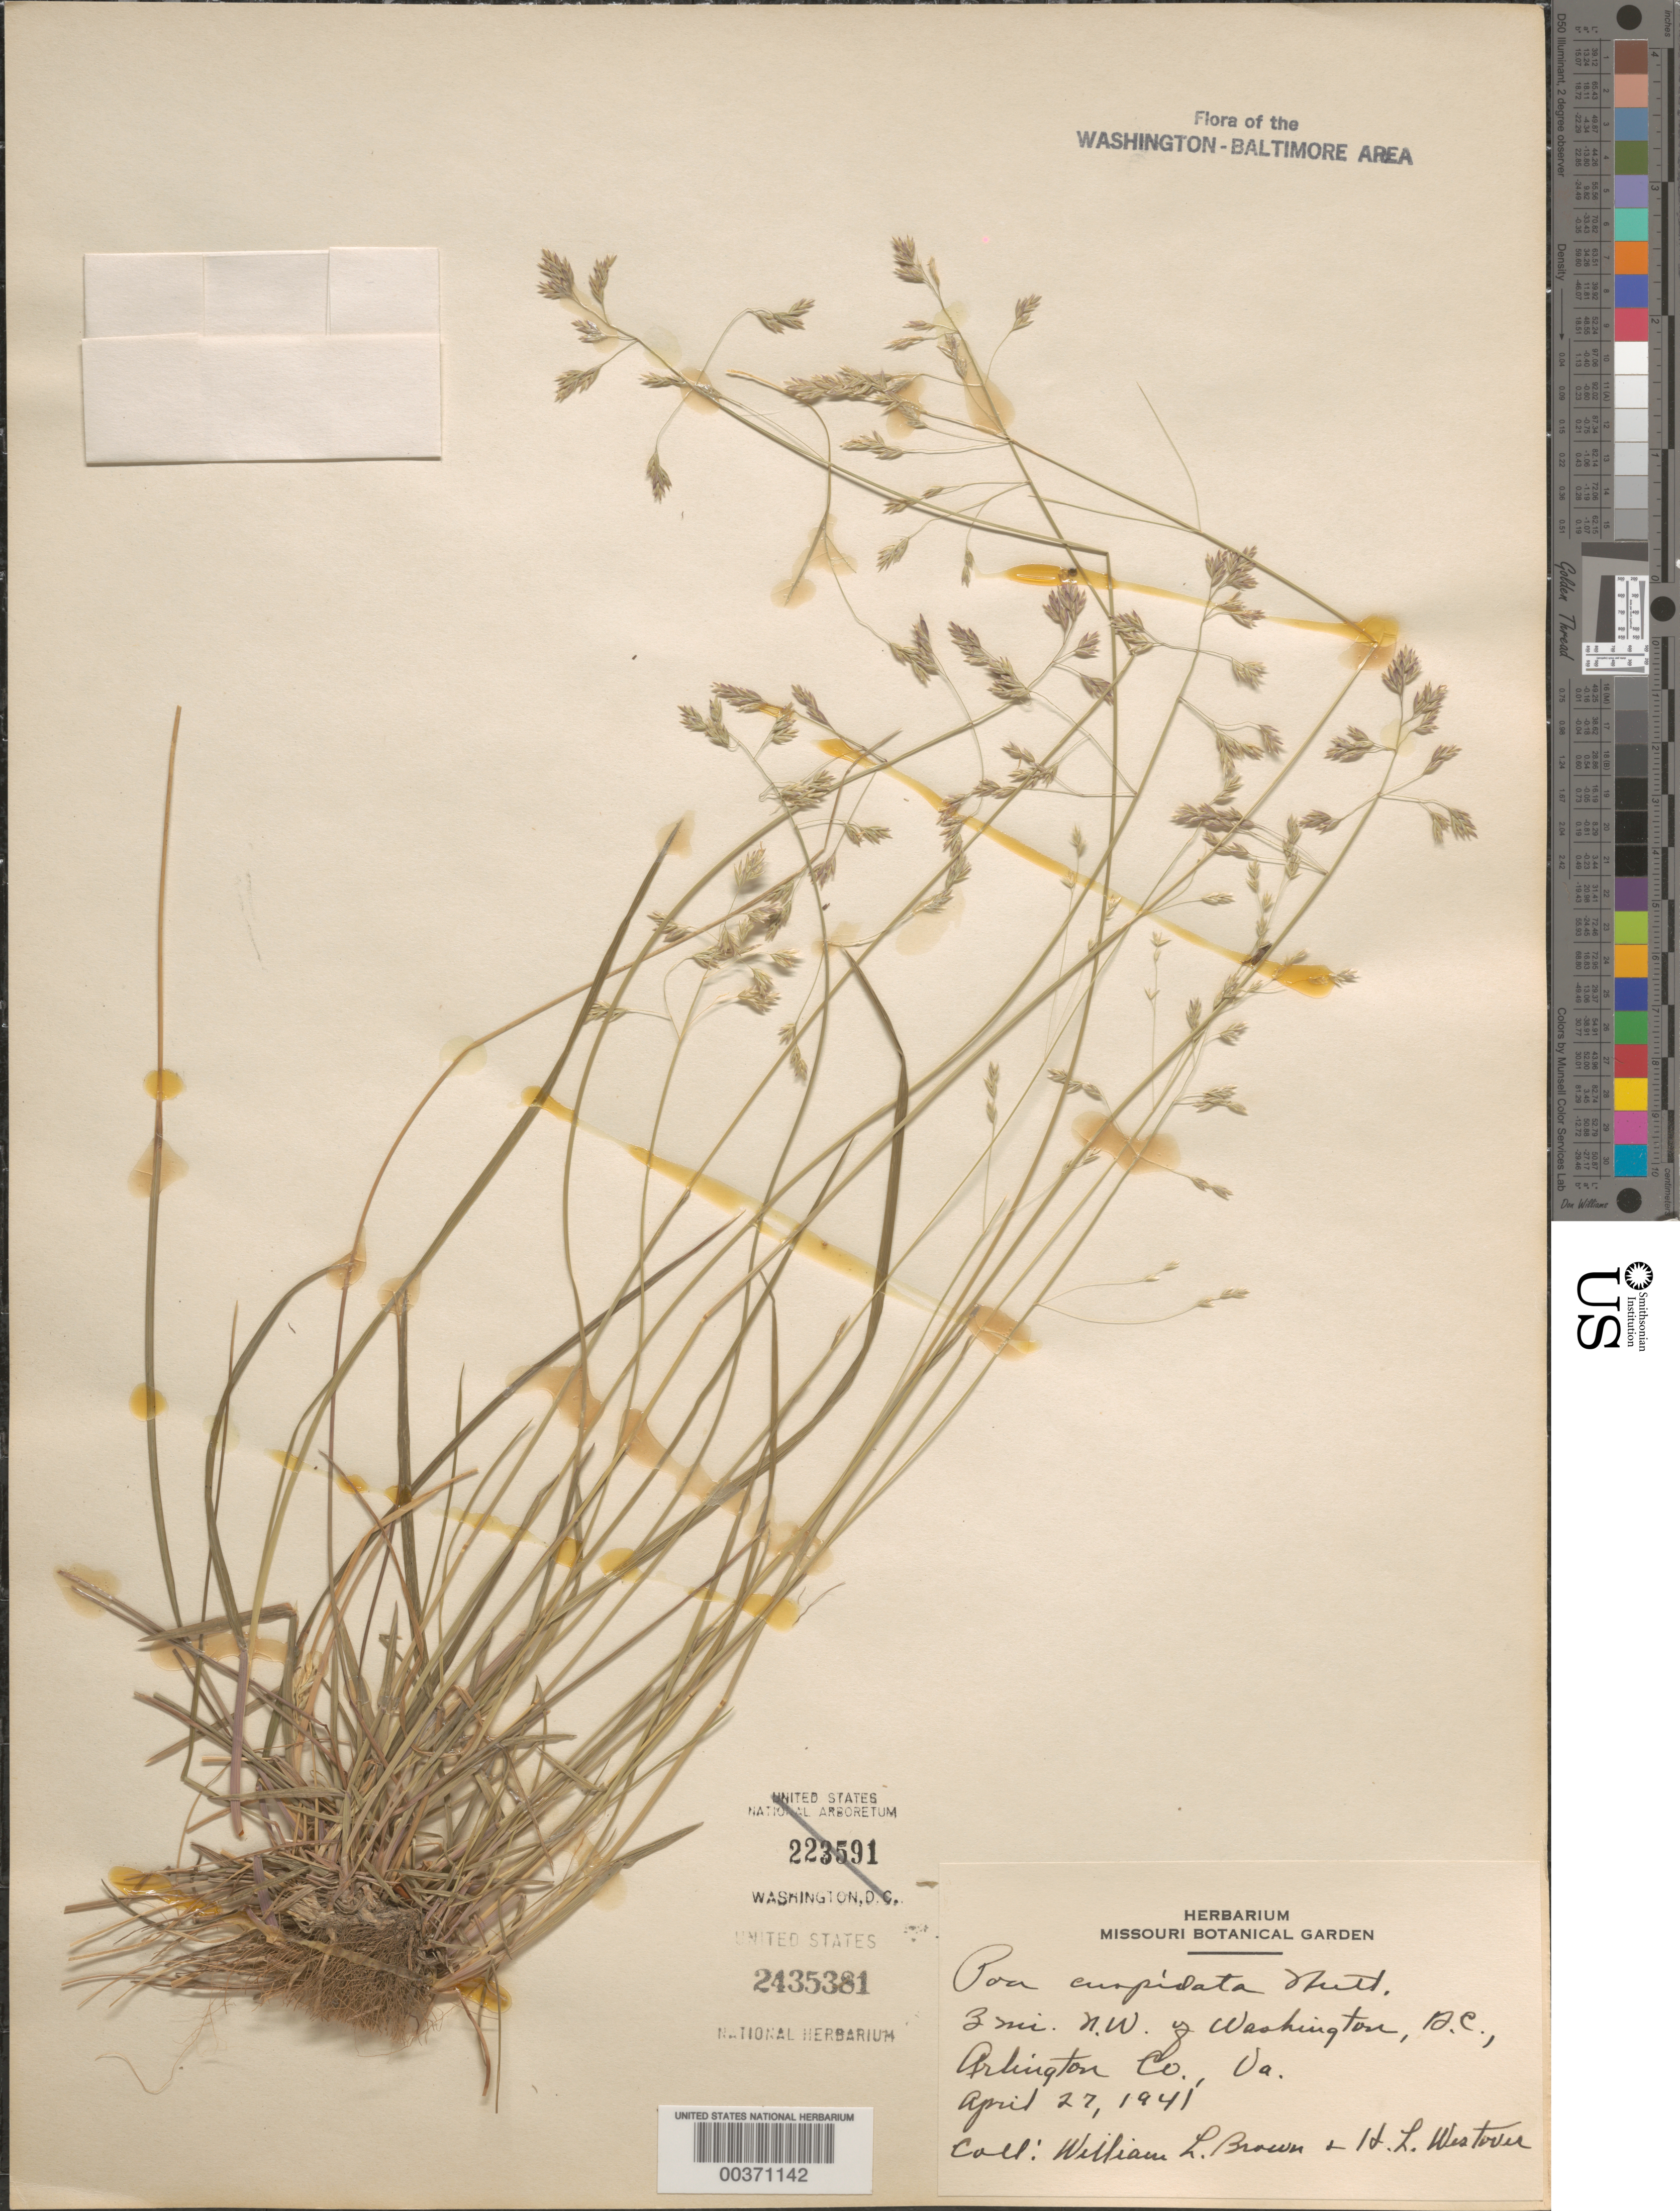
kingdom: Plantae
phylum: Tracheophyta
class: Liliopsida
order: Poales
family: Poaceae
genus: Poa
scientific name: Poa cuspidata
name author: Nutt.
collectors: W. L. Brown & H. Westover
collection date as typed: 27 Apr 1941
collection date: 1941-04-27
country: United States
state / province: Virginia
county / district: Arlington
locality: [3 miles NW of Washington DC ??] Arlington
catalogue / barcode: US 2435381